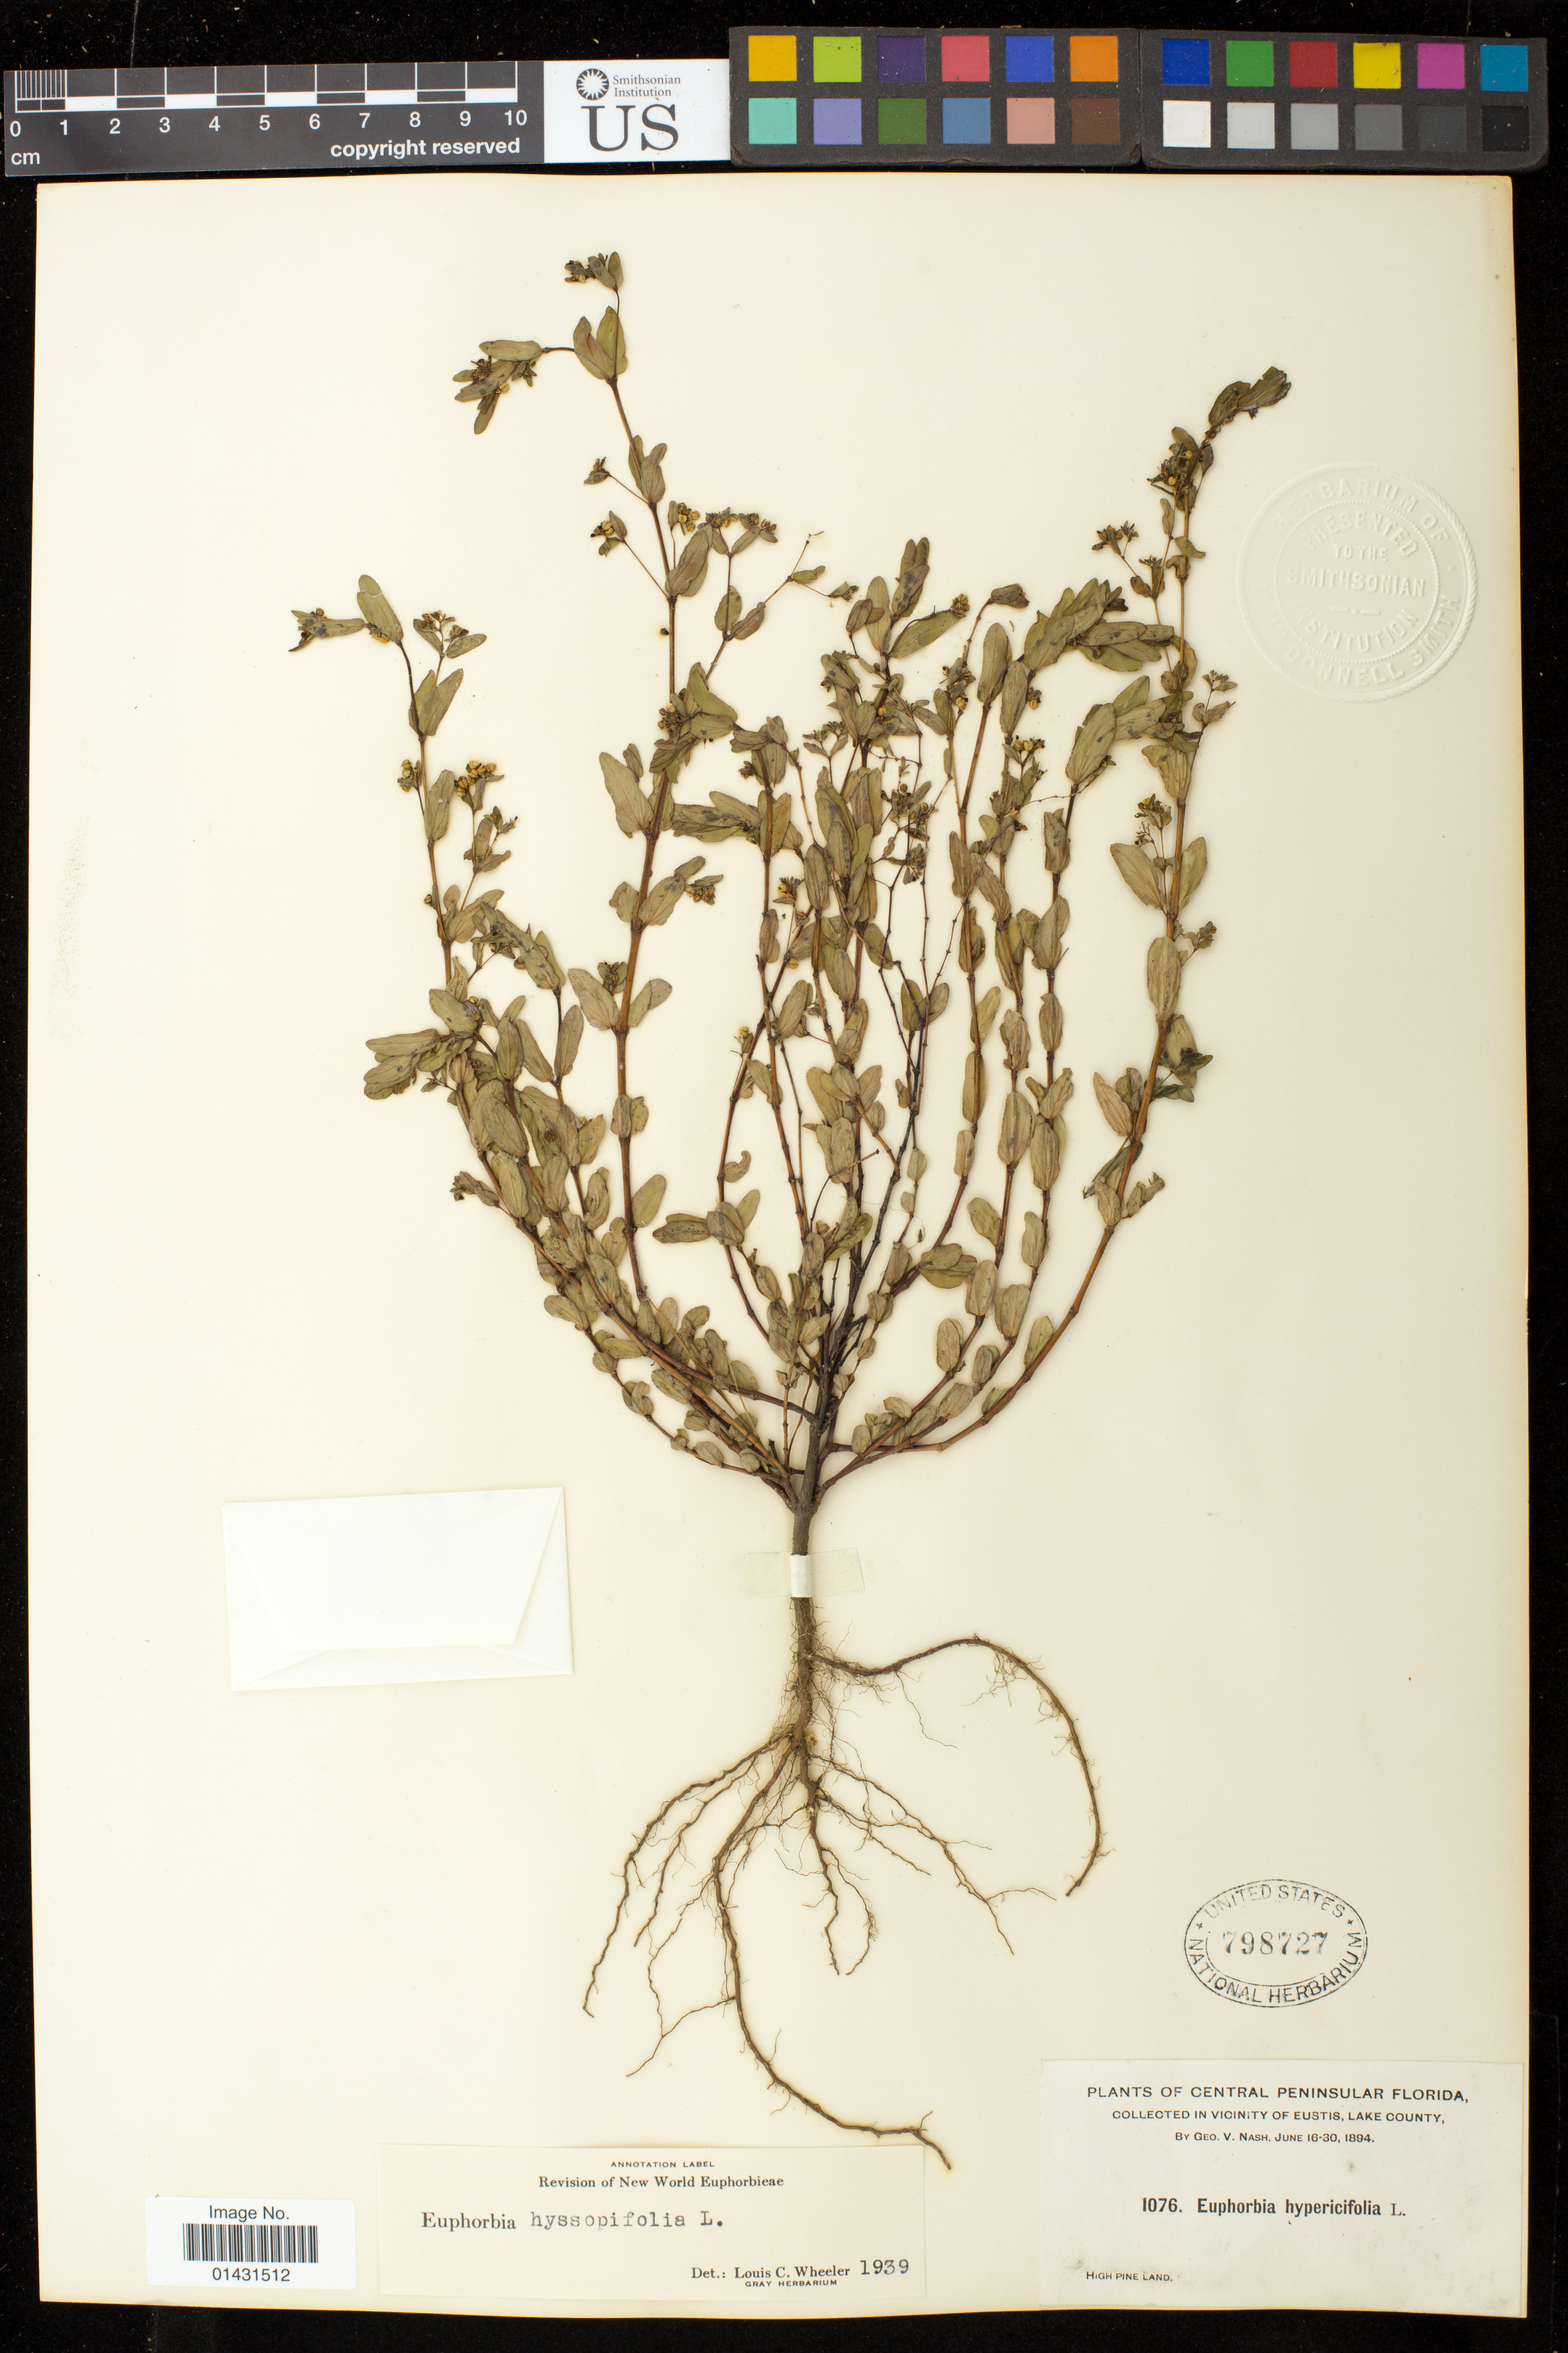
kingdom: Plantae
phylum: Tracheophyta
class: Magnoliopsida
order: Malpighiales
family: Euphorbiaceae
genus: Euphorbia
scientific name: Euphorbia hyssopifolia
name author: L.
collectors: G. V. Nash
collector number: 1076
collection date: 1894-06-16/1894-06-30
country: United States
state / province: Florida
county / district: Lake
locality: Vicinity of Eustis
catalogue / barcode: US 798727